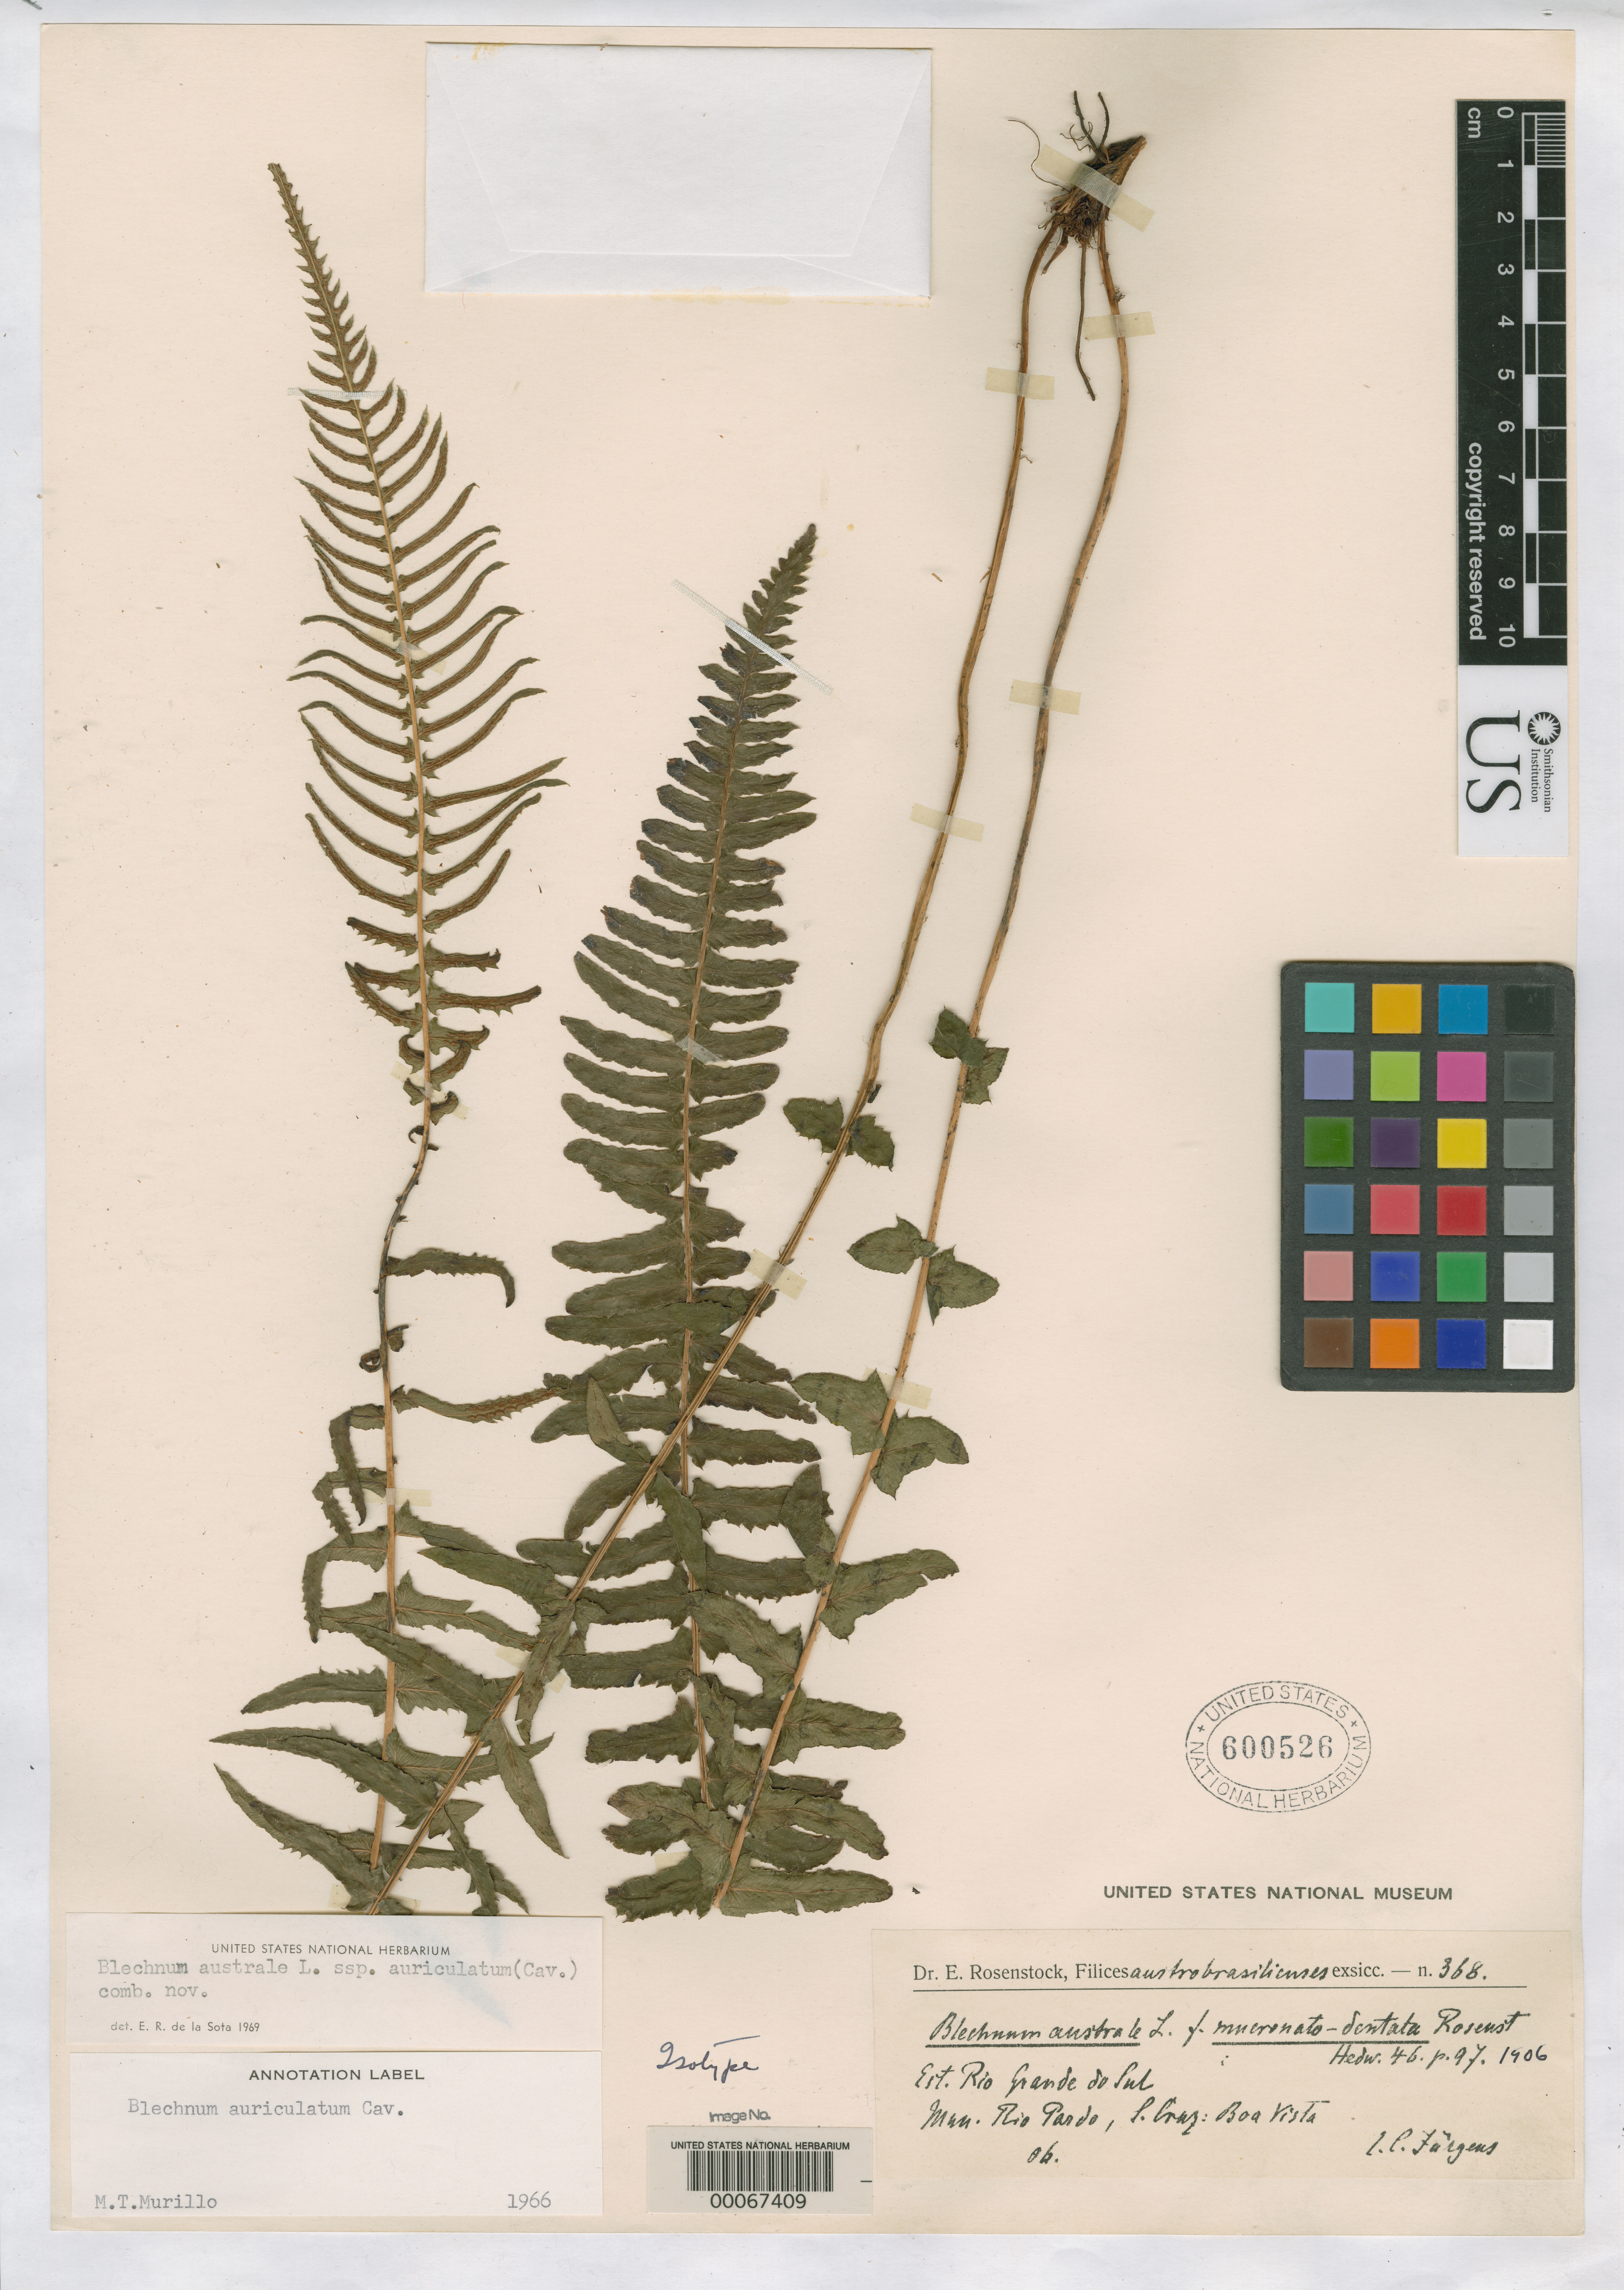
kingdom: Plantae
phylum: Tracheophyta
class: Polypodiopsida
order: Polypodiales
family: Blechnaceae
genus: Blechnum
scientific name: Blechnum australe f. mucronato-dentata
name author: Rosenst.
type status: Type Collection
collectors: C. Juergens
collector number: Rosenstock Exs. 368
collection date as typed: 1906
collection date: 1906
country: Brazil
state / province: Minas Gerais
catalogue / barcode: US 600526